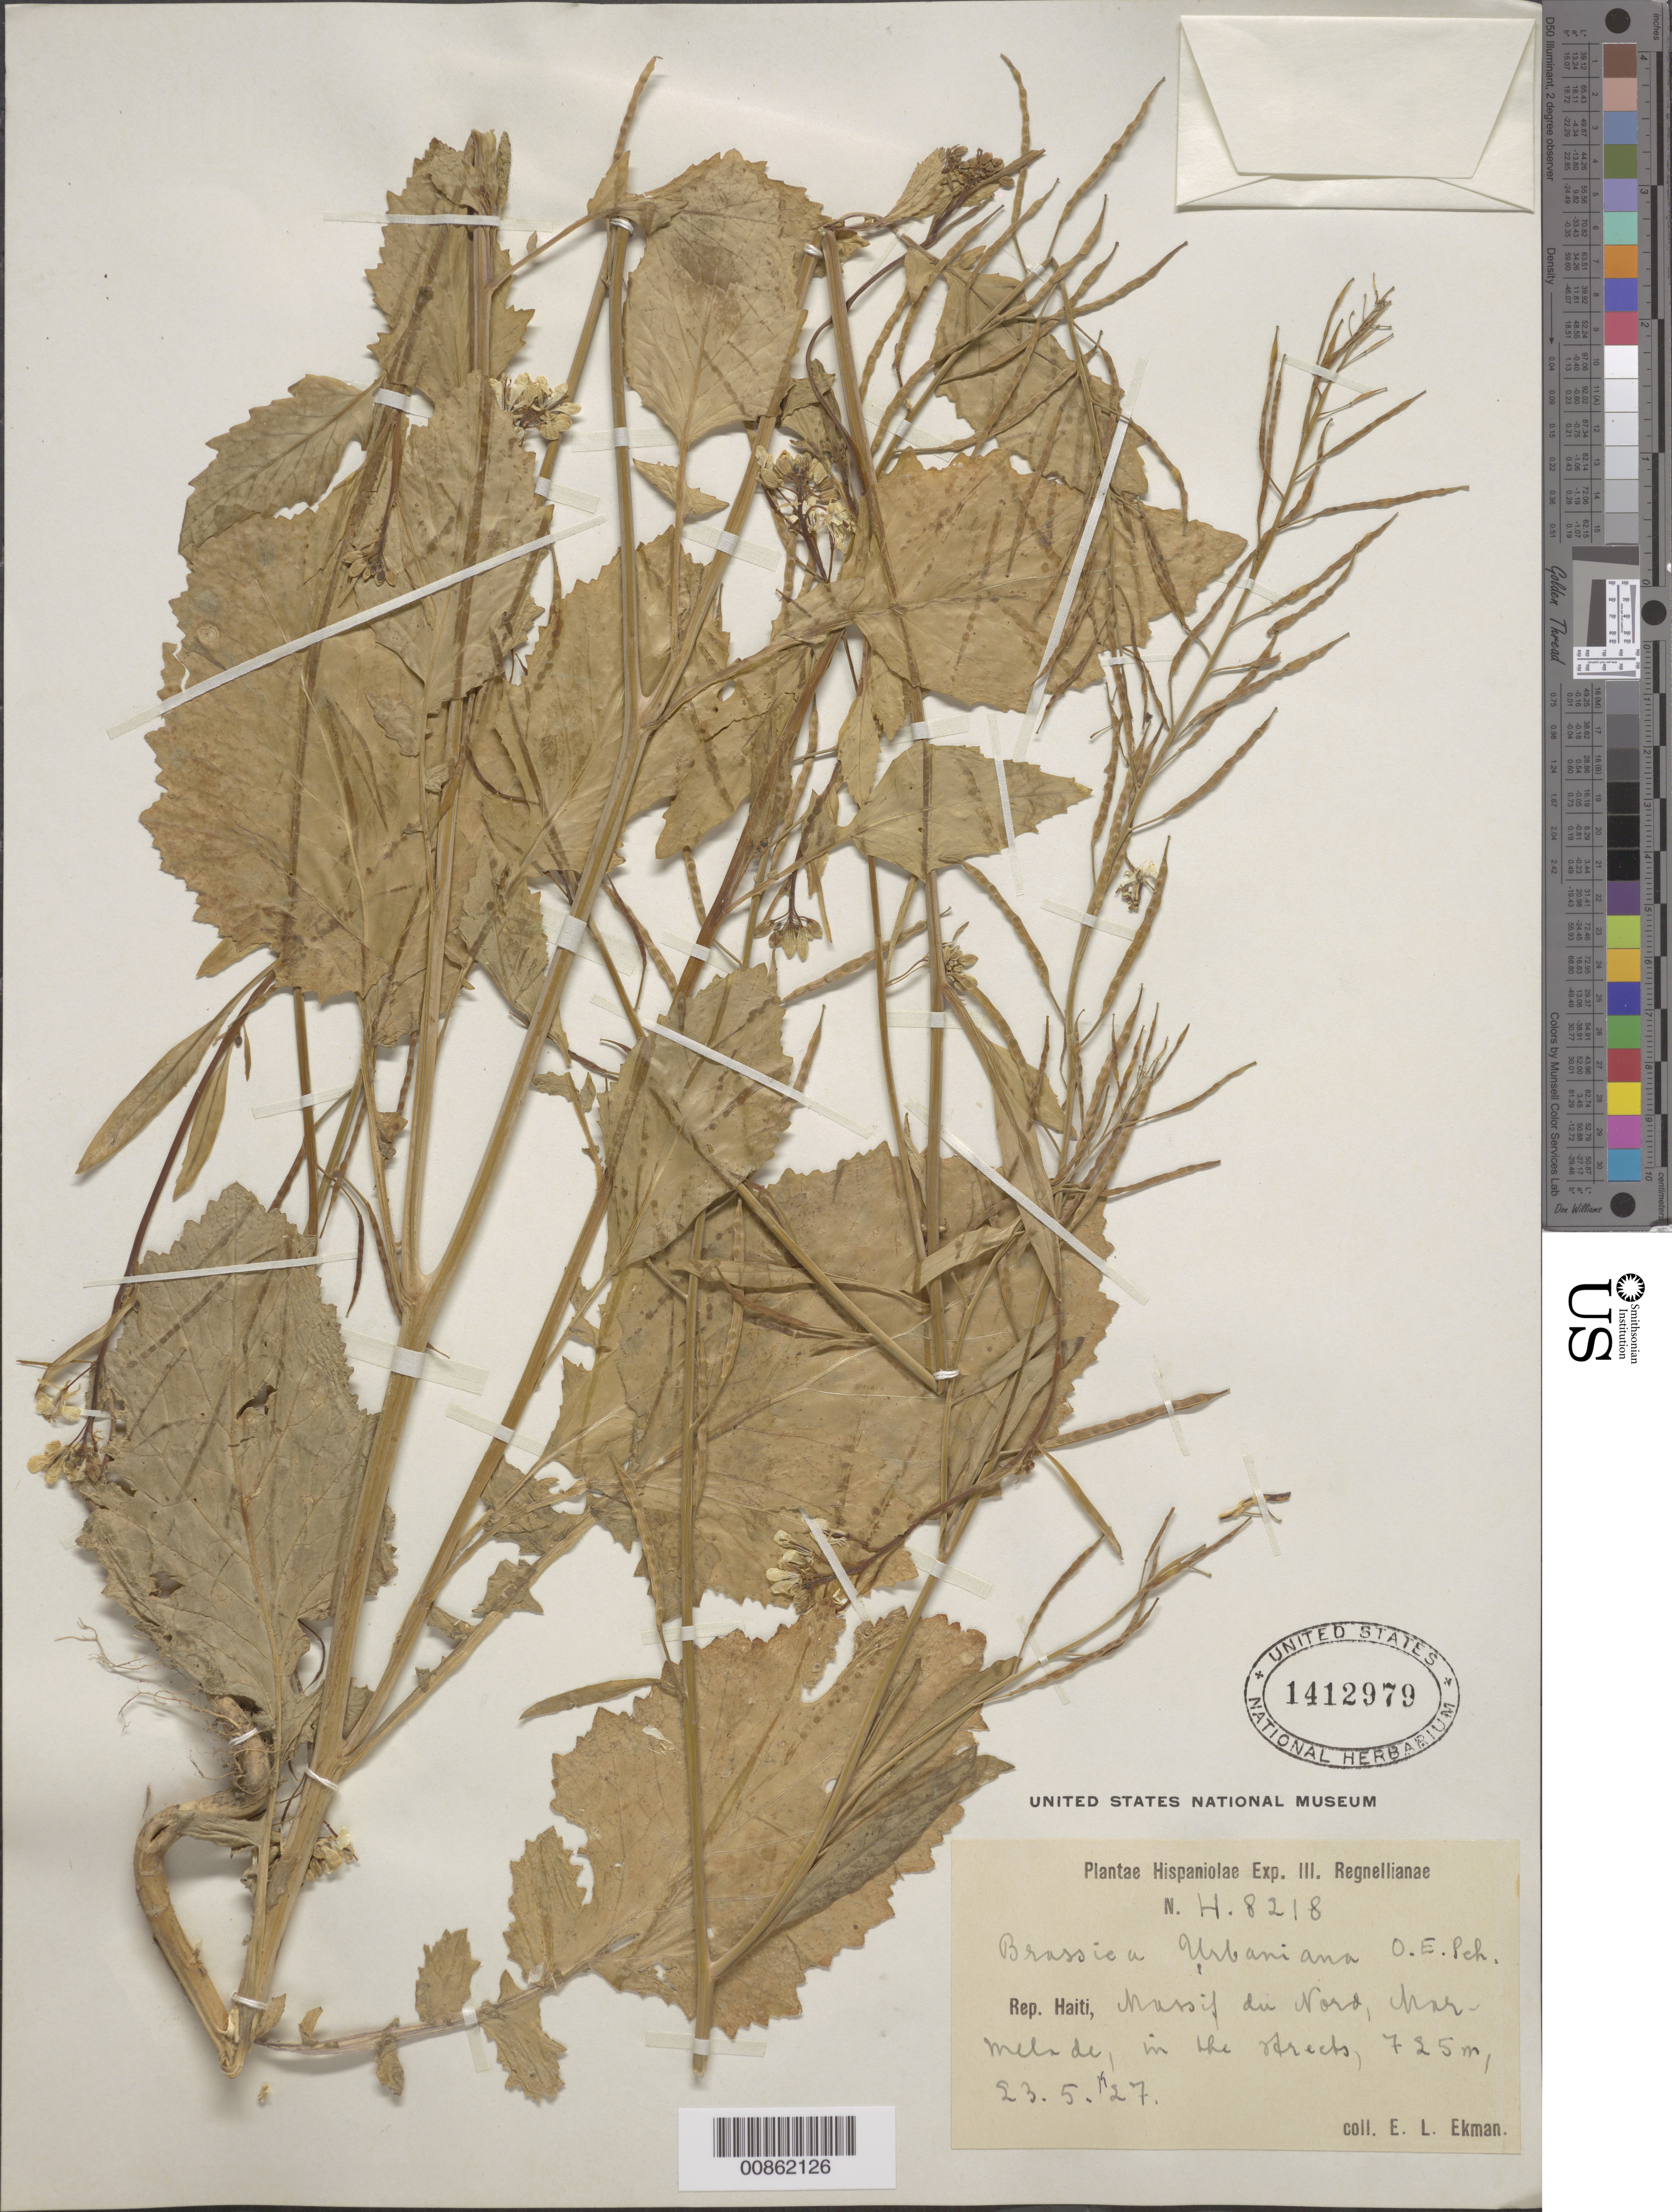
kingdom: Plantae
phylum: Tracheophyta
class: Magnoliopsida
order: Brassicales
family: Brassicaceae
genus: Brassica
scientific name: Brassica urbaniana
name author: O.E. Schulz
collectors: E. L. Ekman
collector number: H 8218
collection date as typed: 23 May 1927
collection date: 1927-05-23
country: Haiti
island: Hispaniola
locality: Massif du Nord, Marmelade.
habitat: In the streets.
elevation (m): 725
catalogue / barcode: US 1412979